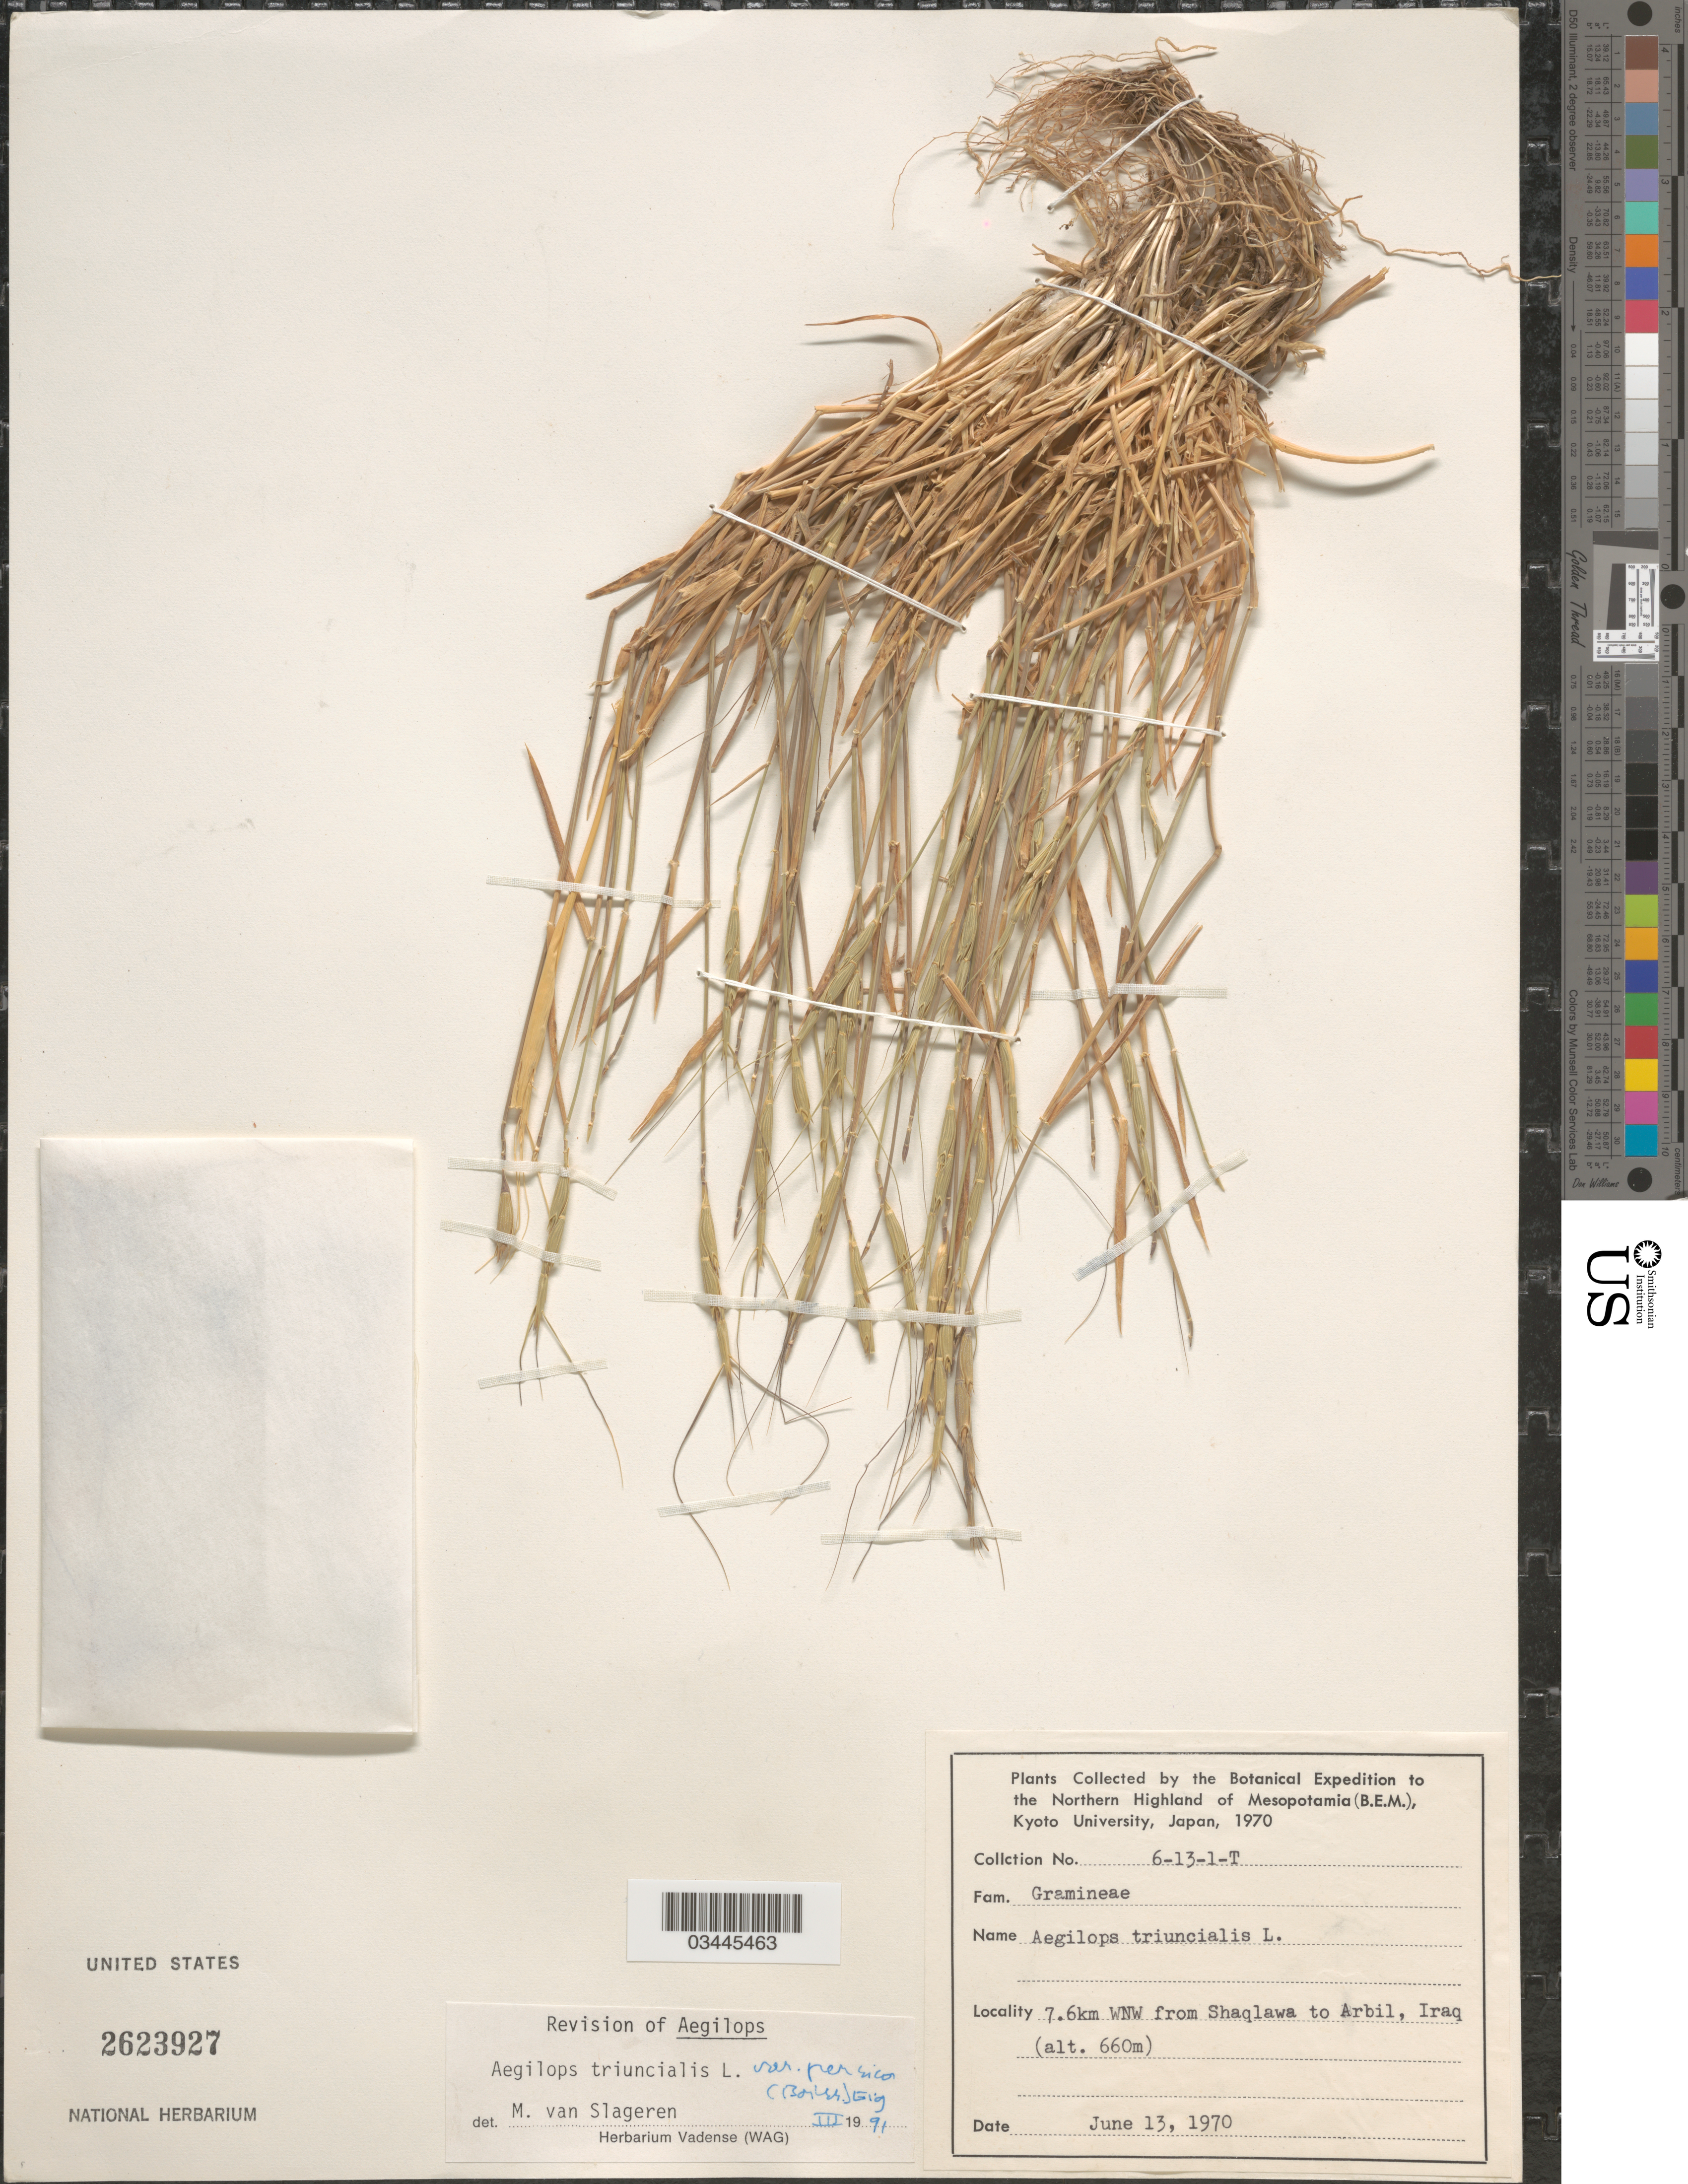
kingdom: Plantae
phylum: Tracheophyta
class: Liliopsida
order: Poales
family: Poaceae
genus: Aegilops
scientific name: Aegilops triuncialis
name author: L.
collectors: Botanical Expedition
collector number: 6-13-1-T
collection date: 1970-06-13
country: Iraq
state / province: Arbīl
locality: To the Northern Highland of Mesopotamia (B.E.M.). 7.6km WNW from Shaqlawa to Arbil.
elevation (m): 660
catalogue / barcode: US 2623927